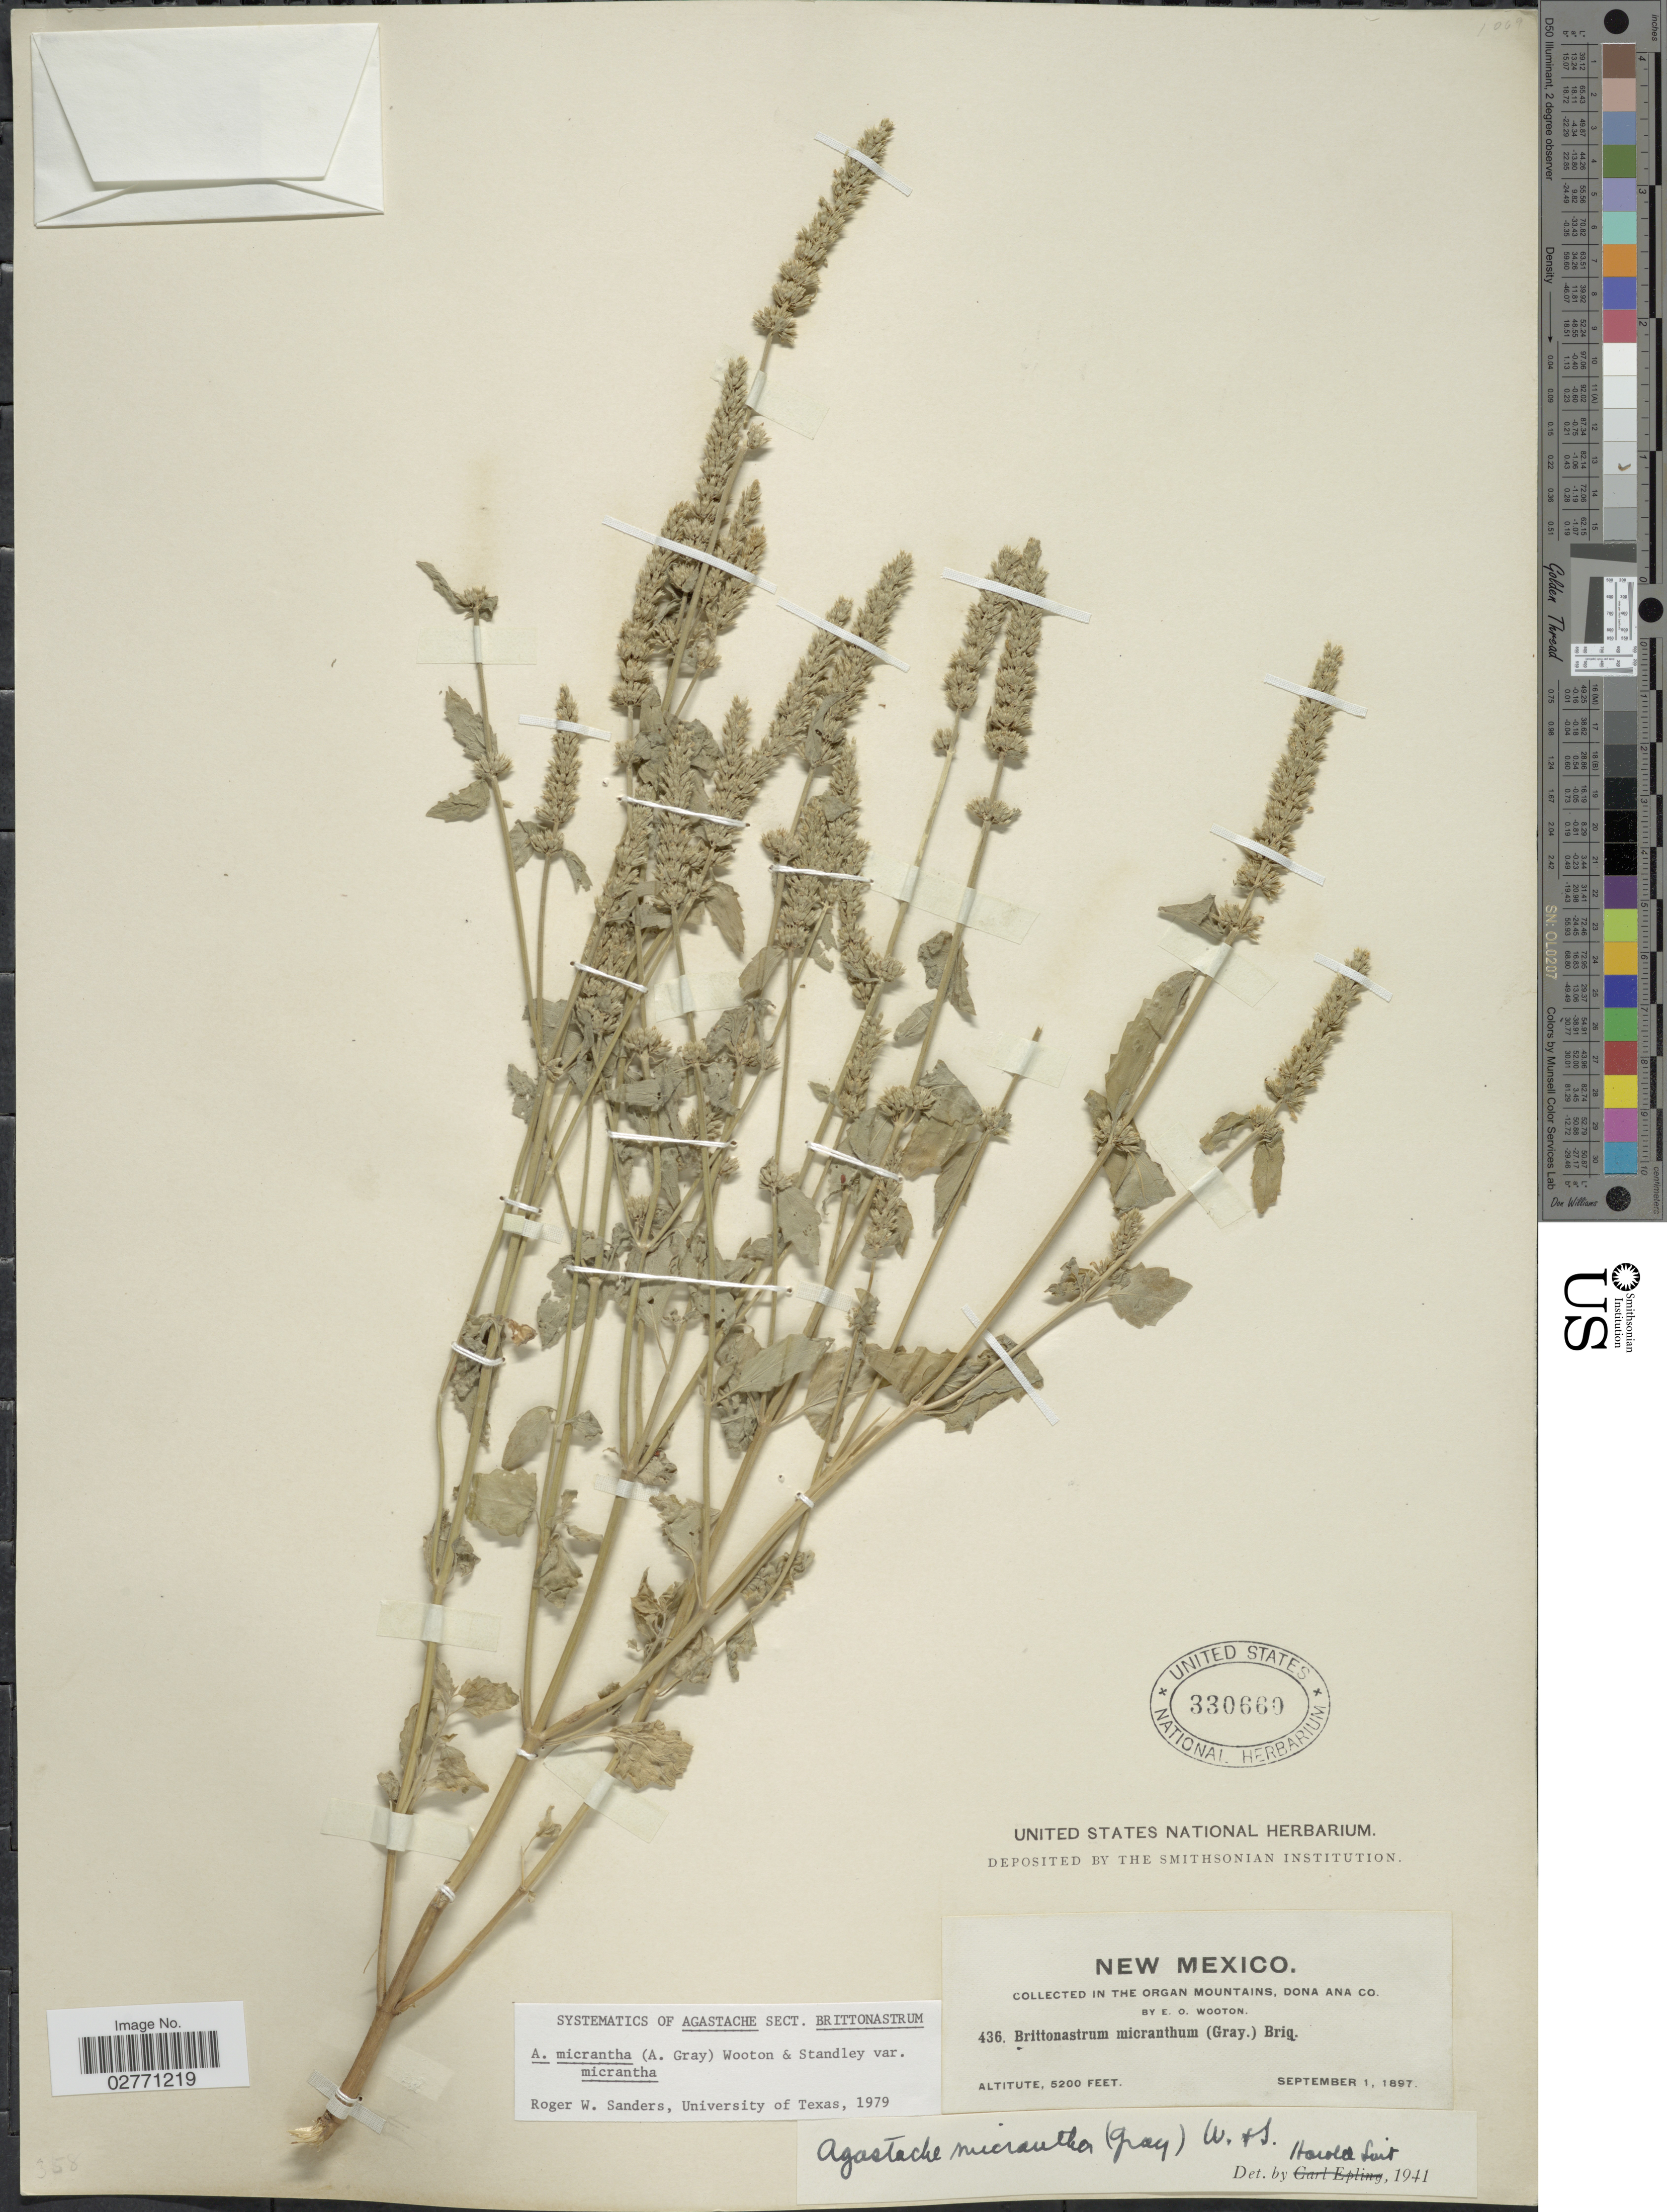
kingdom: Plantae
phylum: Tracheophyta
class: Magnoliopsida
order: Lamiales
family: Lamiaceae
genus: Agastache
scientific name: Agastache micrantha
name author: (A. Gray) Wooton & Standl.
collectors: E. O. Wooton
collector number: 436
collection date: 1897-09-01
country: United States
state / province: New Mexico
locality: In the Organ Mountains, Dona Ana Co.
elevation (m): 1585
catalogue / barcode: US 330660